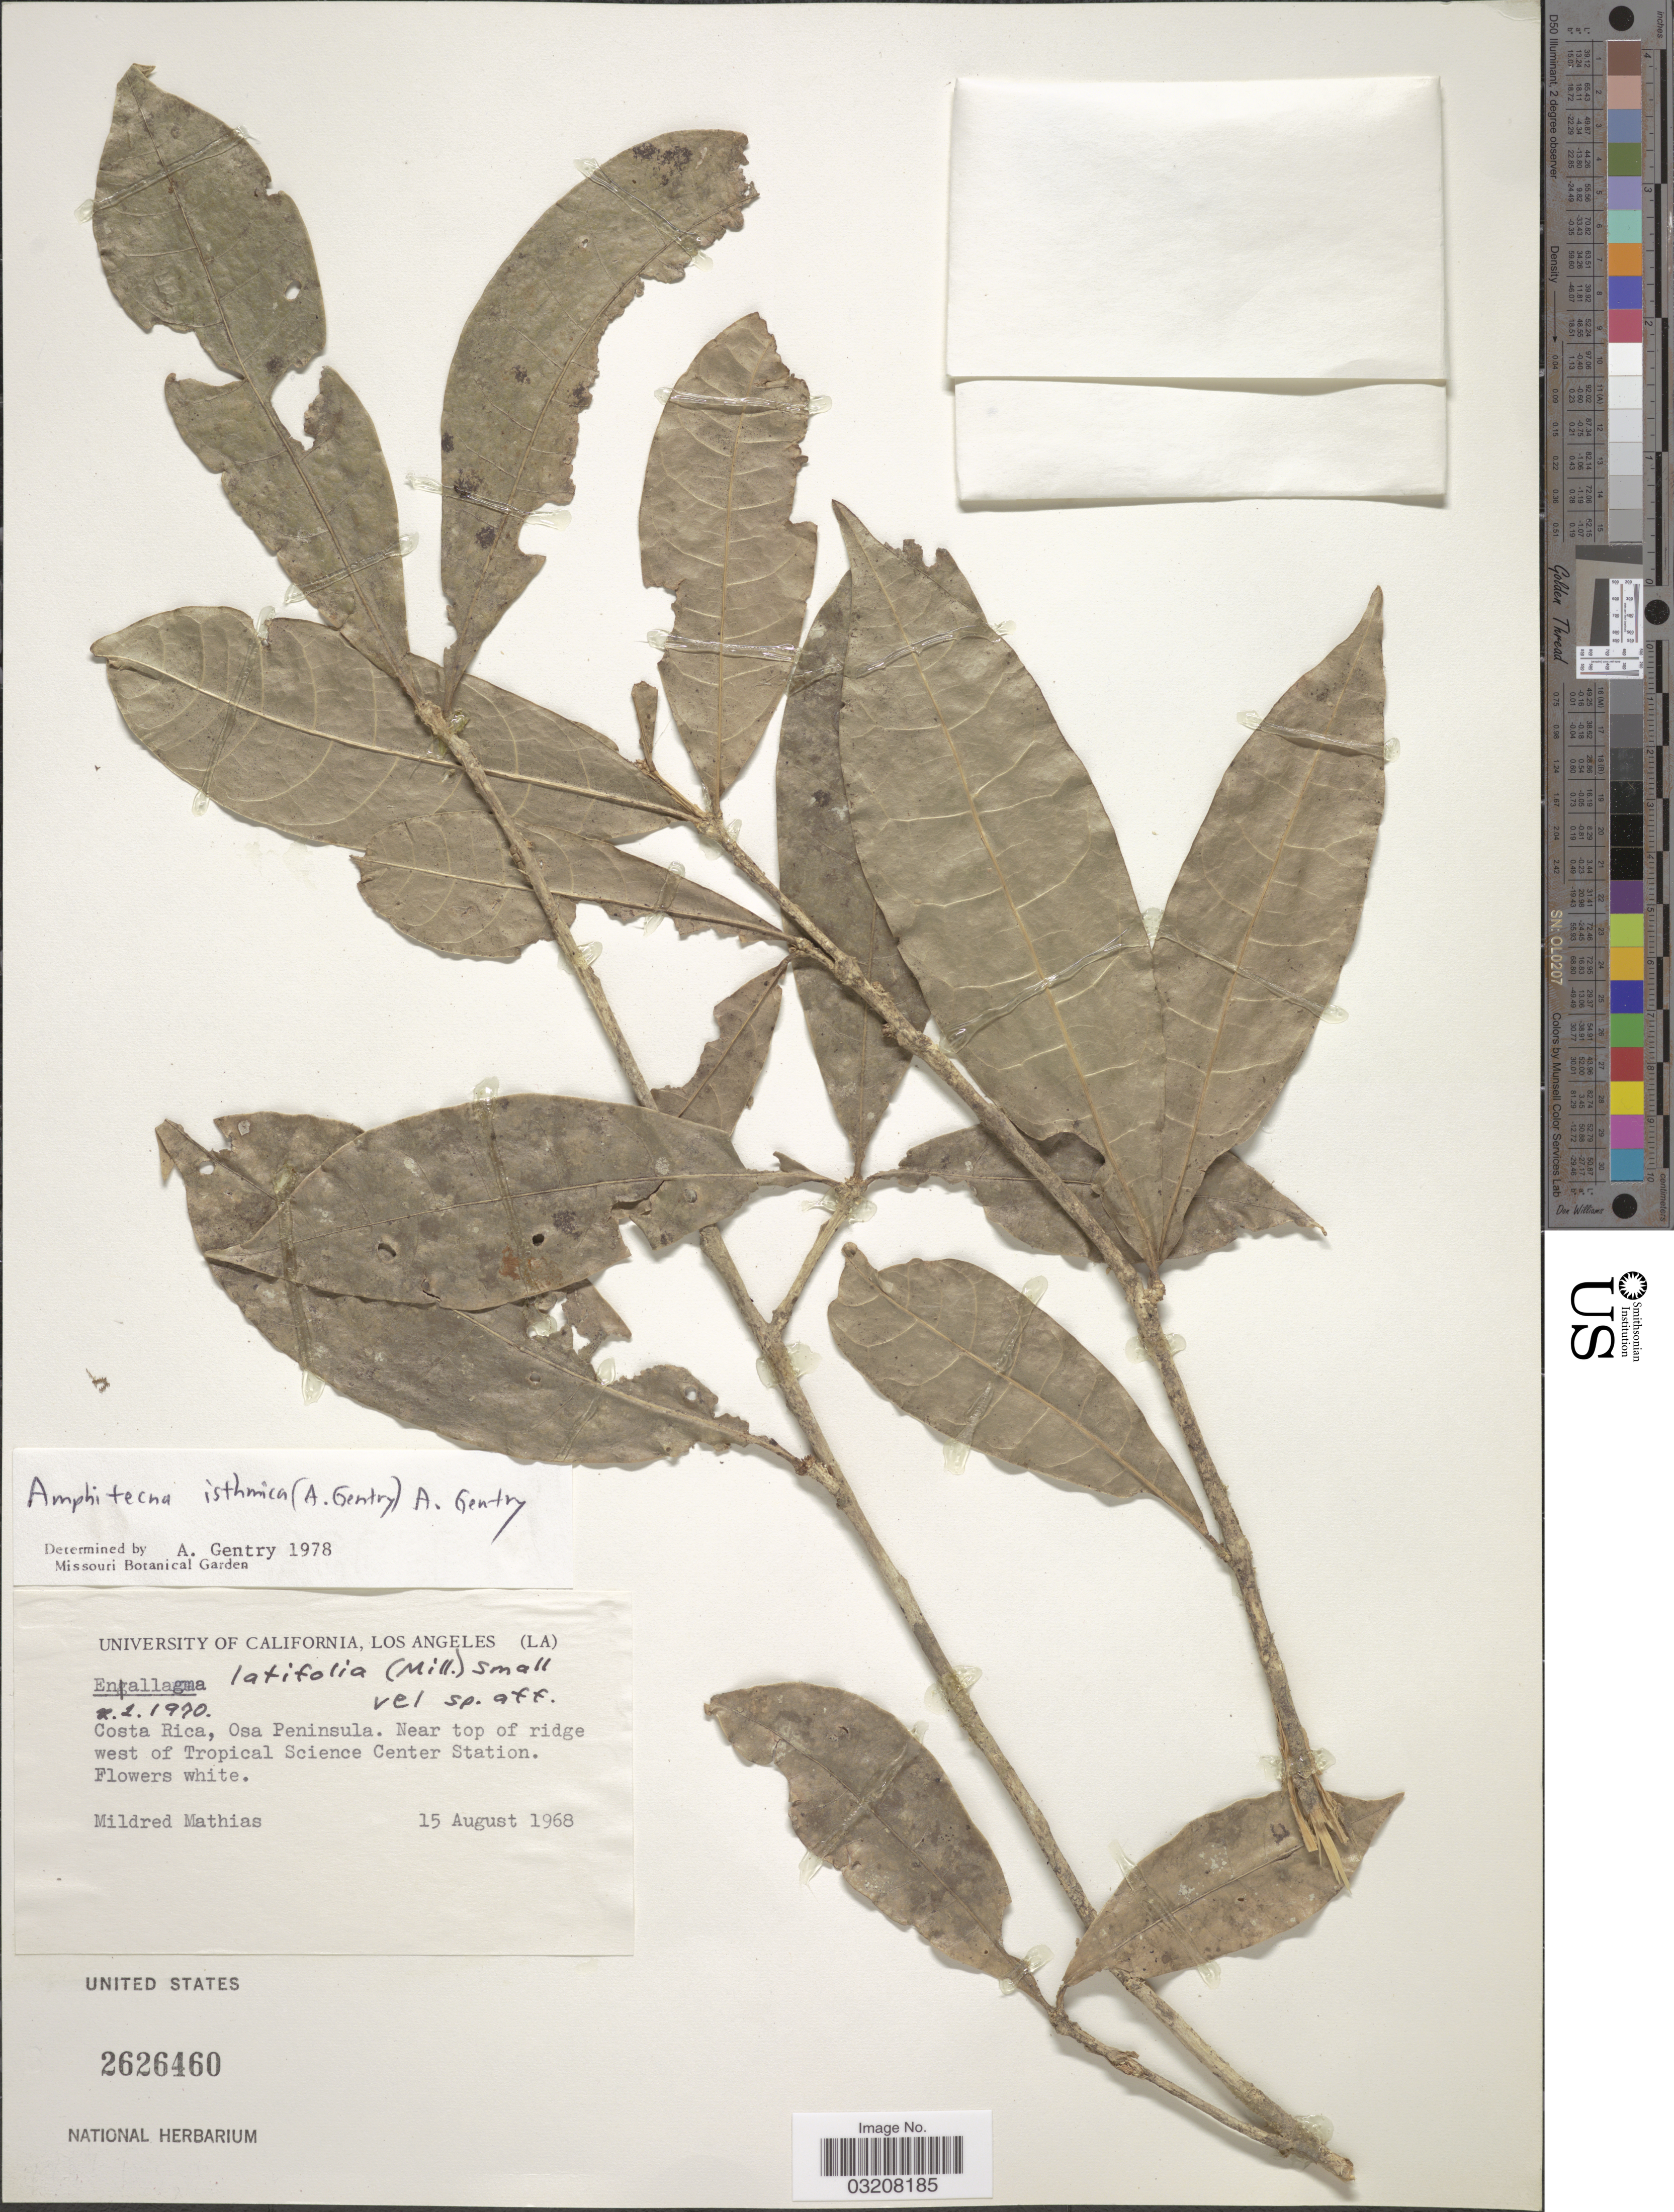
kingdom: Plantae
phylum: Tracheophyta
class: Magnoliopsida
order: Lamiales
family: Bignoniaceae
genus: Amphitecna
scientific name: Amphitecna isthmica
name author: (A.H. Gentry) A.H. Gentry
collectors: M. E. Mathias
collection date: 1968-08-15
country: Costa Rica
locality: Osa Peninsula. Near top of ridge west of Tropical Science Center Station.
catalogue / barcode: US 2626460